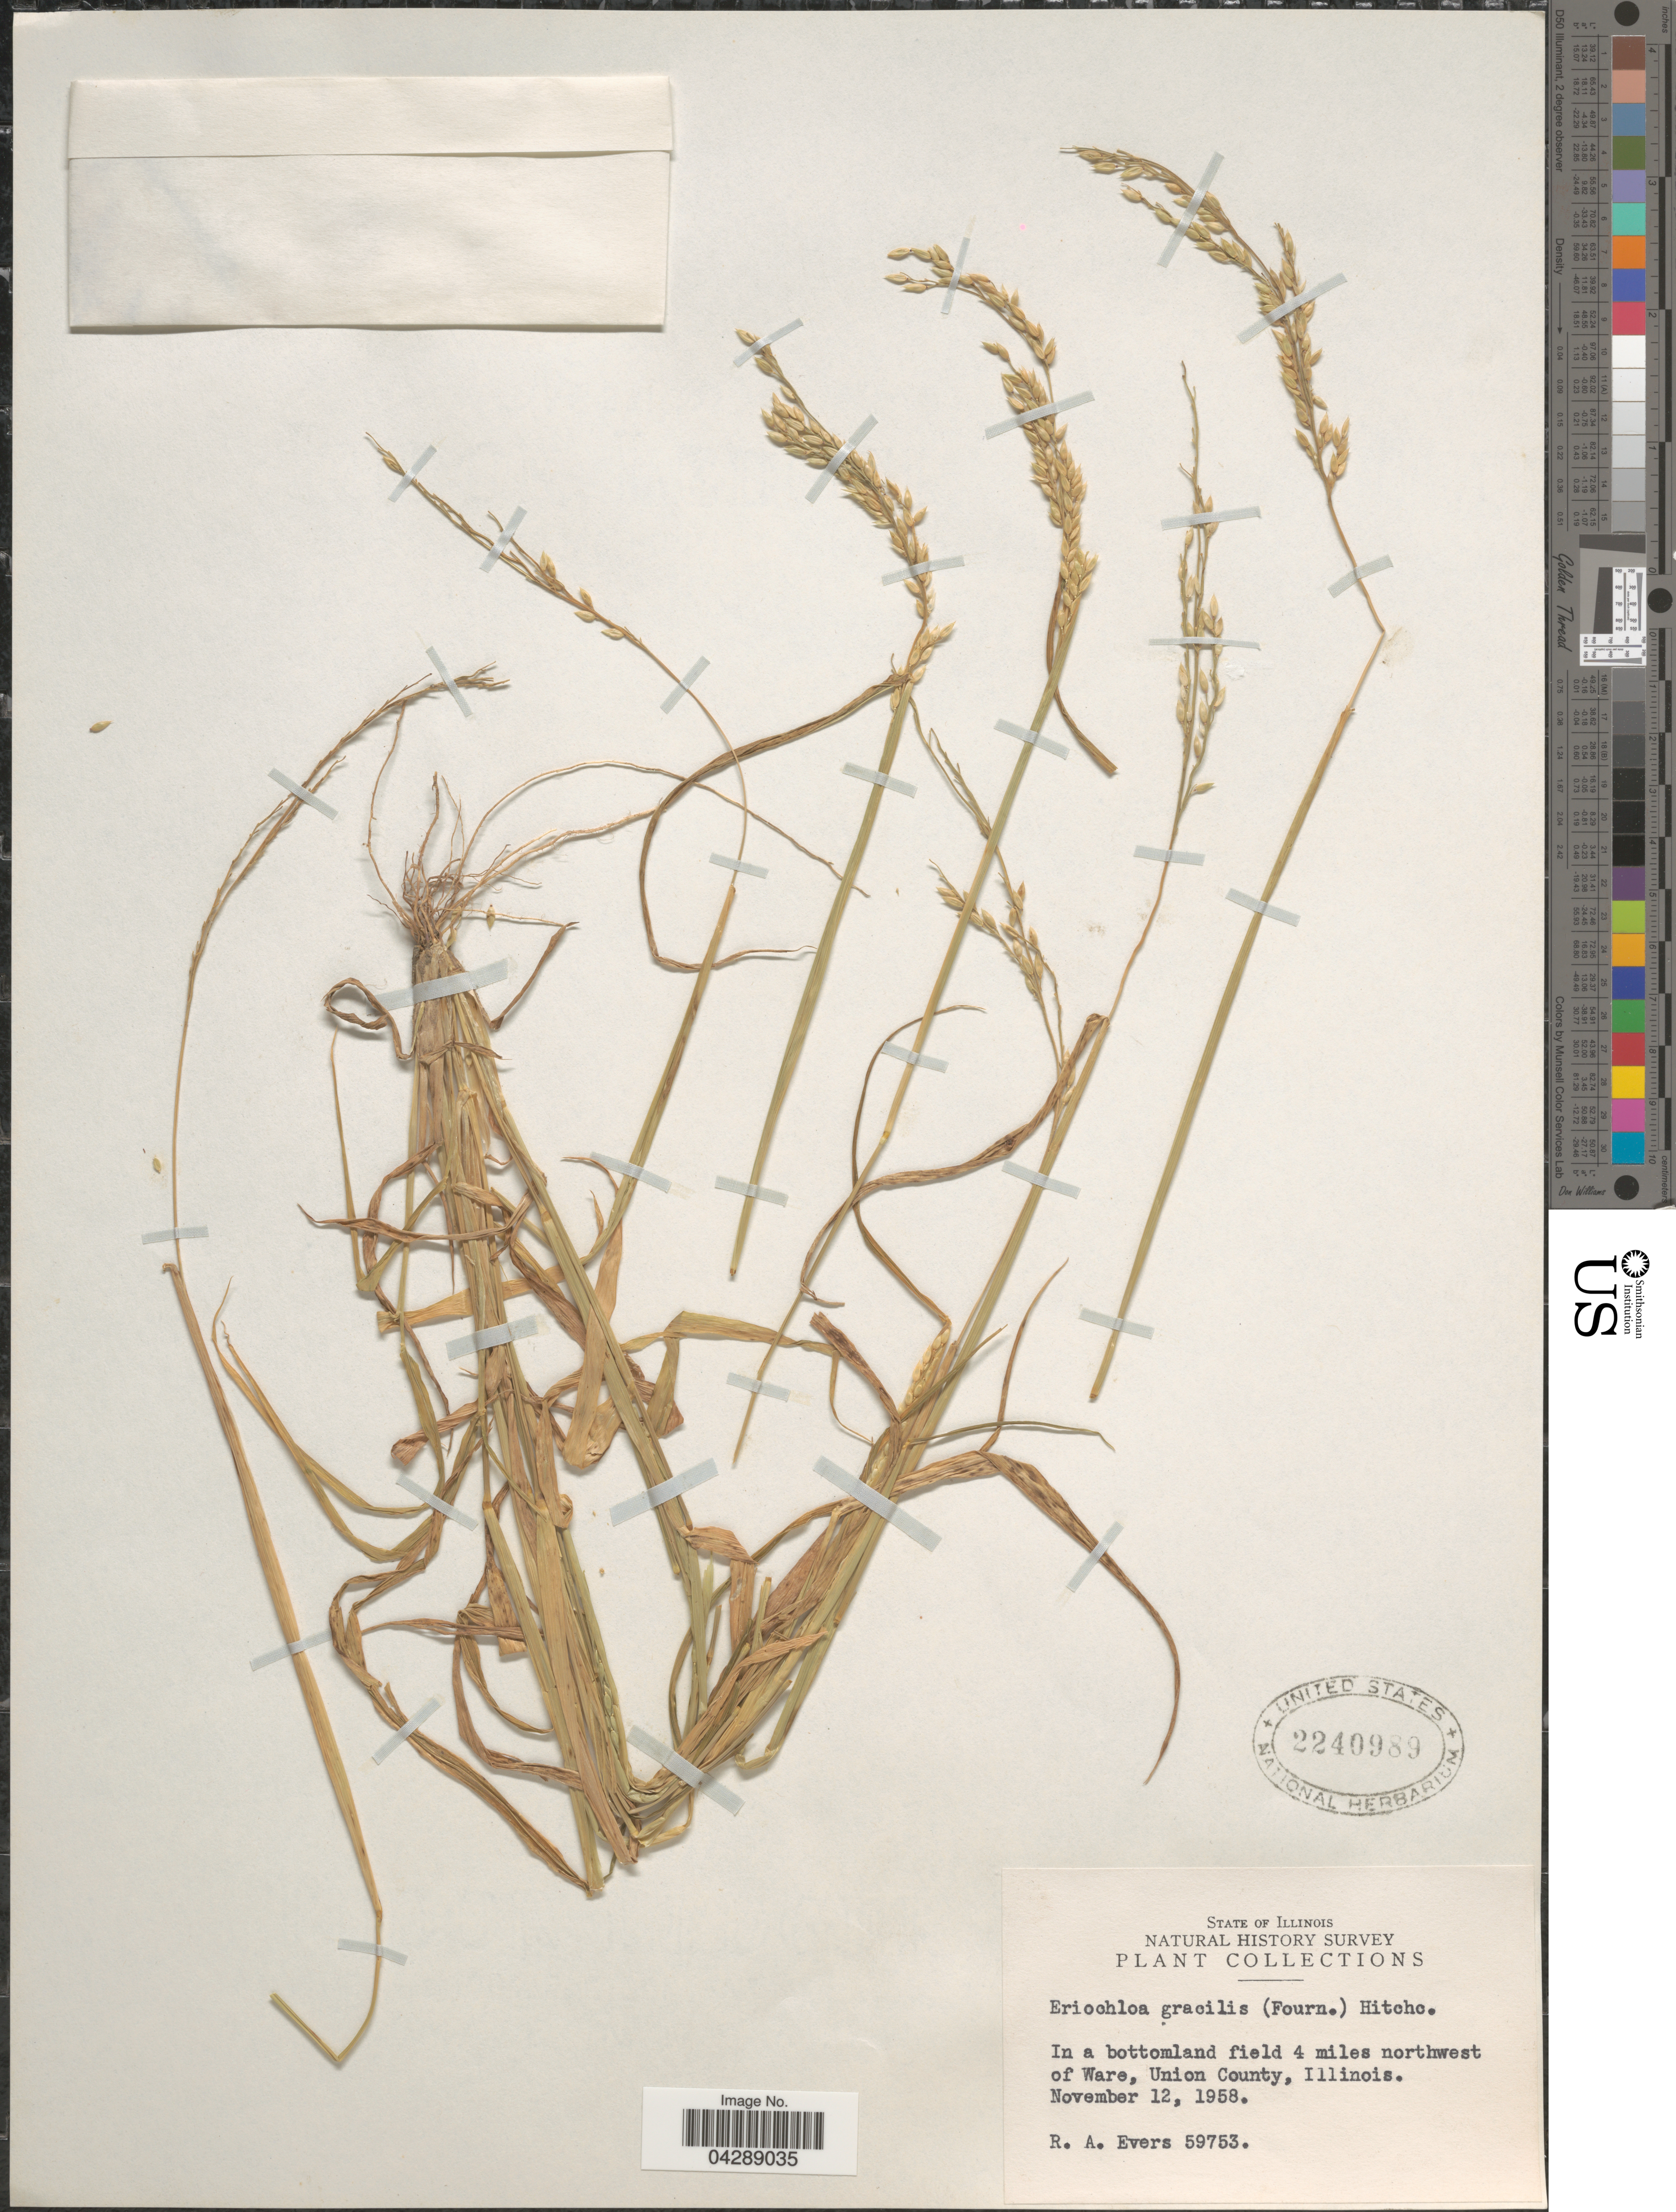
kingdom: Plantae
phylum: Tracheophyta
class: Liliopsida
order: Poales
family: Poaceae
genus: Eriochloa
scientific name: Eriochloa acuminata var. acuminata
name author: (J. Presl) Kunth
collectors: R. Evers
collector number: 59753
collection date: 1958-11-12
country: United States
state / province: Illinois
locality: In a bottomland field 4 miles northwest of Ware, Union County.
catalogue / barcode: US 2240989